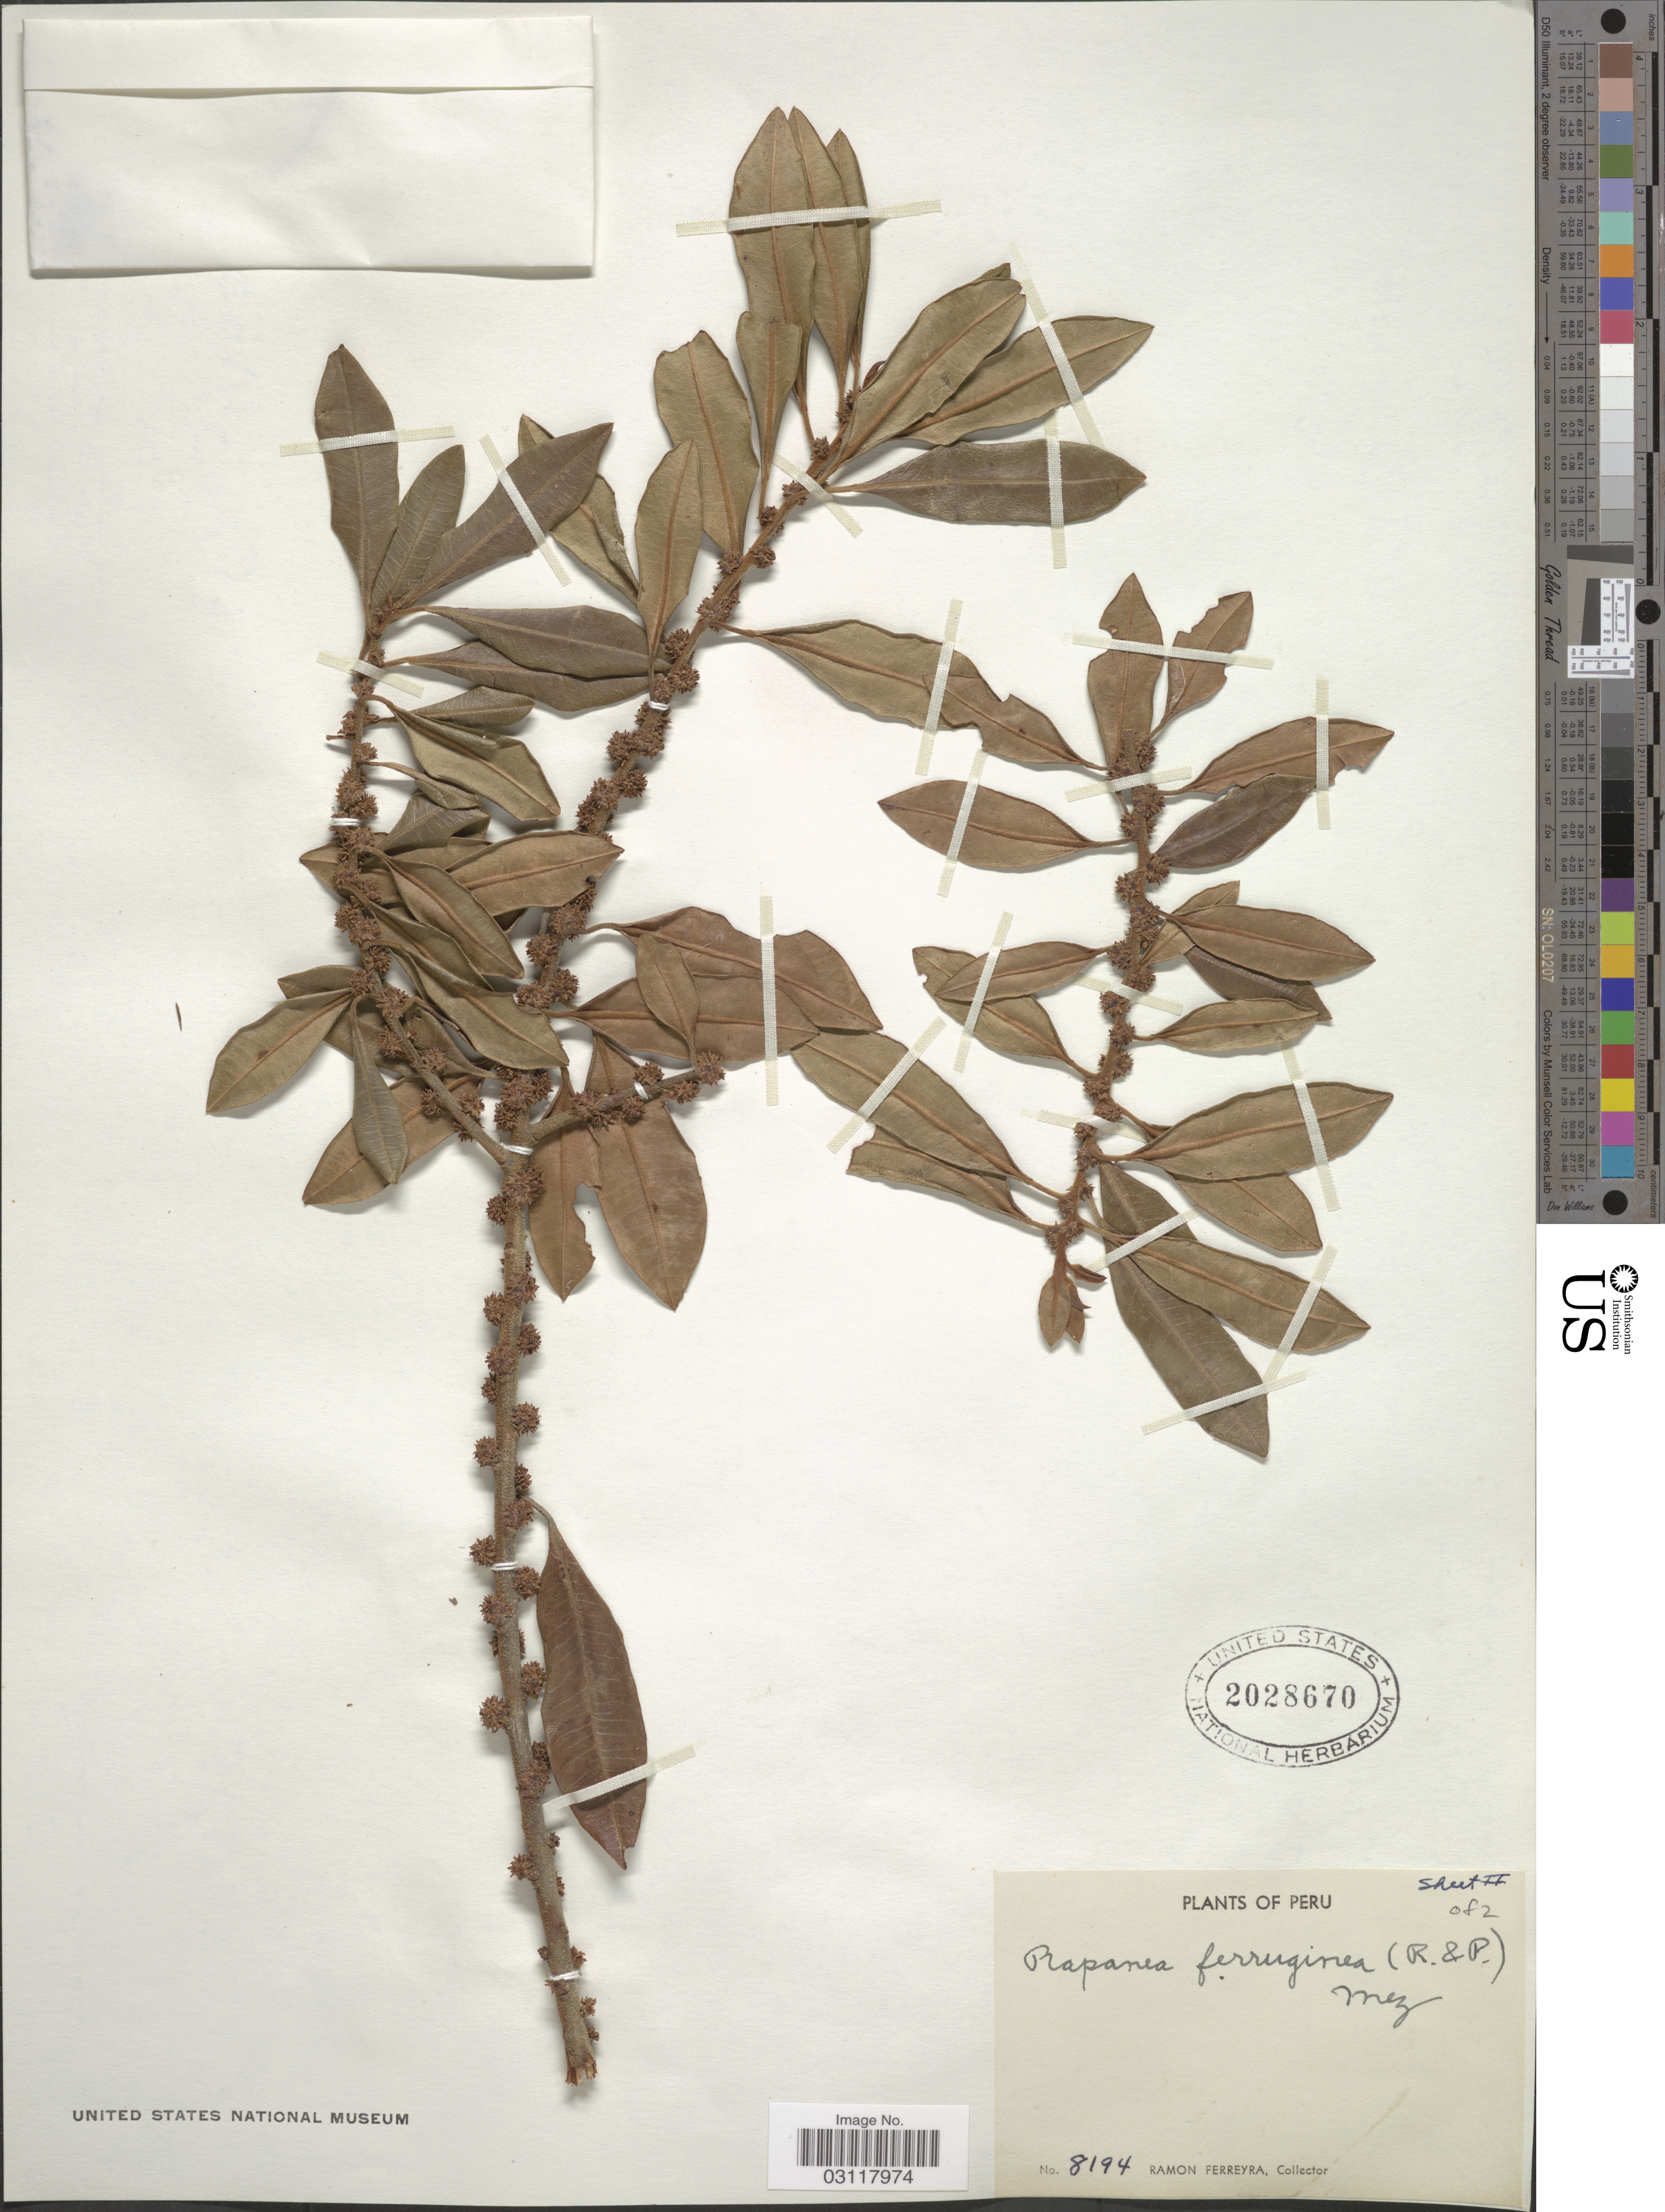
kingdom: Plantae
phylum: Tracheophyta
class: Magnoliopsida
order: Ericales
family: Primulaceae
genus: Rapanea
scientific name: Rapanea ferruginea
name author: (Ruiz & Pav.) Mez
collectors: R. A. Ferreyra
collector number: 8194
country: Peru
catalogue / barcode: US 2028670